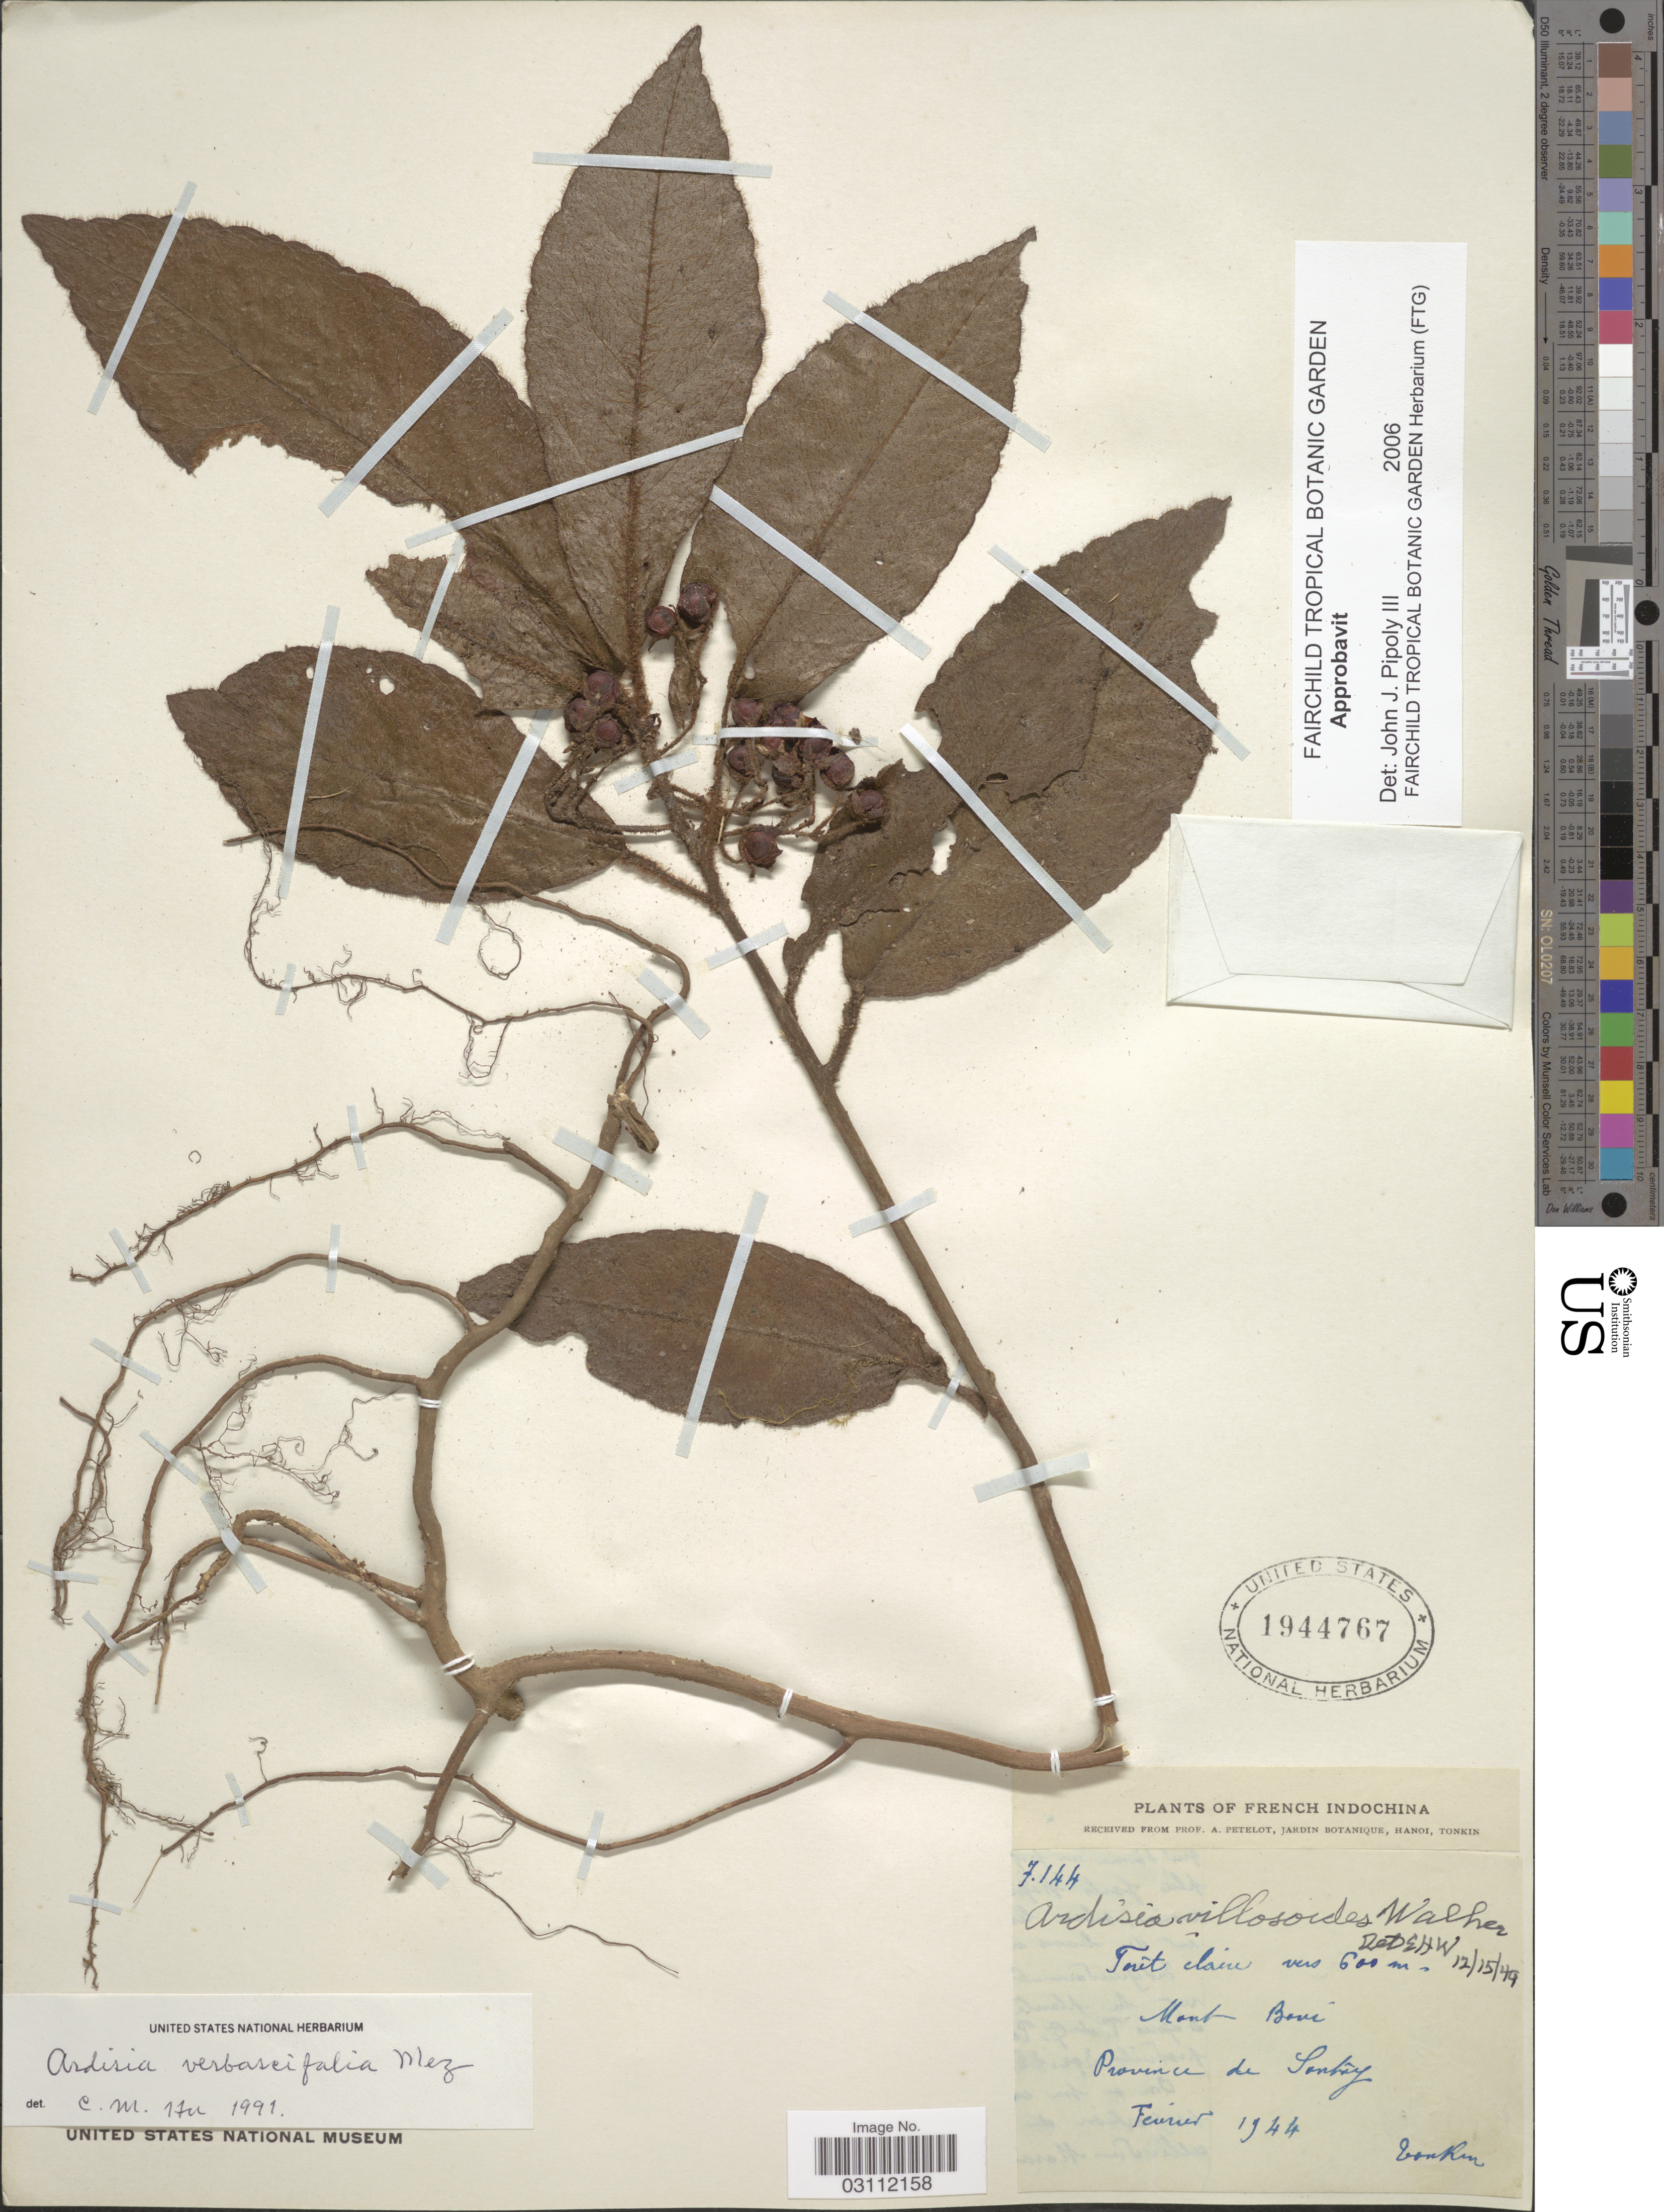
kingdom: Plantae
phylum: Tracheophyta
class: Magnoliopsida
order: Ericales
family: Primulaceae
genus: Ardisia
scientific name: Ardisia verbascifolia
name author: Mez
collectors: A. Petelot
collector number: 7144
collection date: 1944-02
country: Vietnam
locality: French Indochina, Mont Bavi, Province de Sontoy.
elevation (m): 600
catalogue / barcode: US 1944767